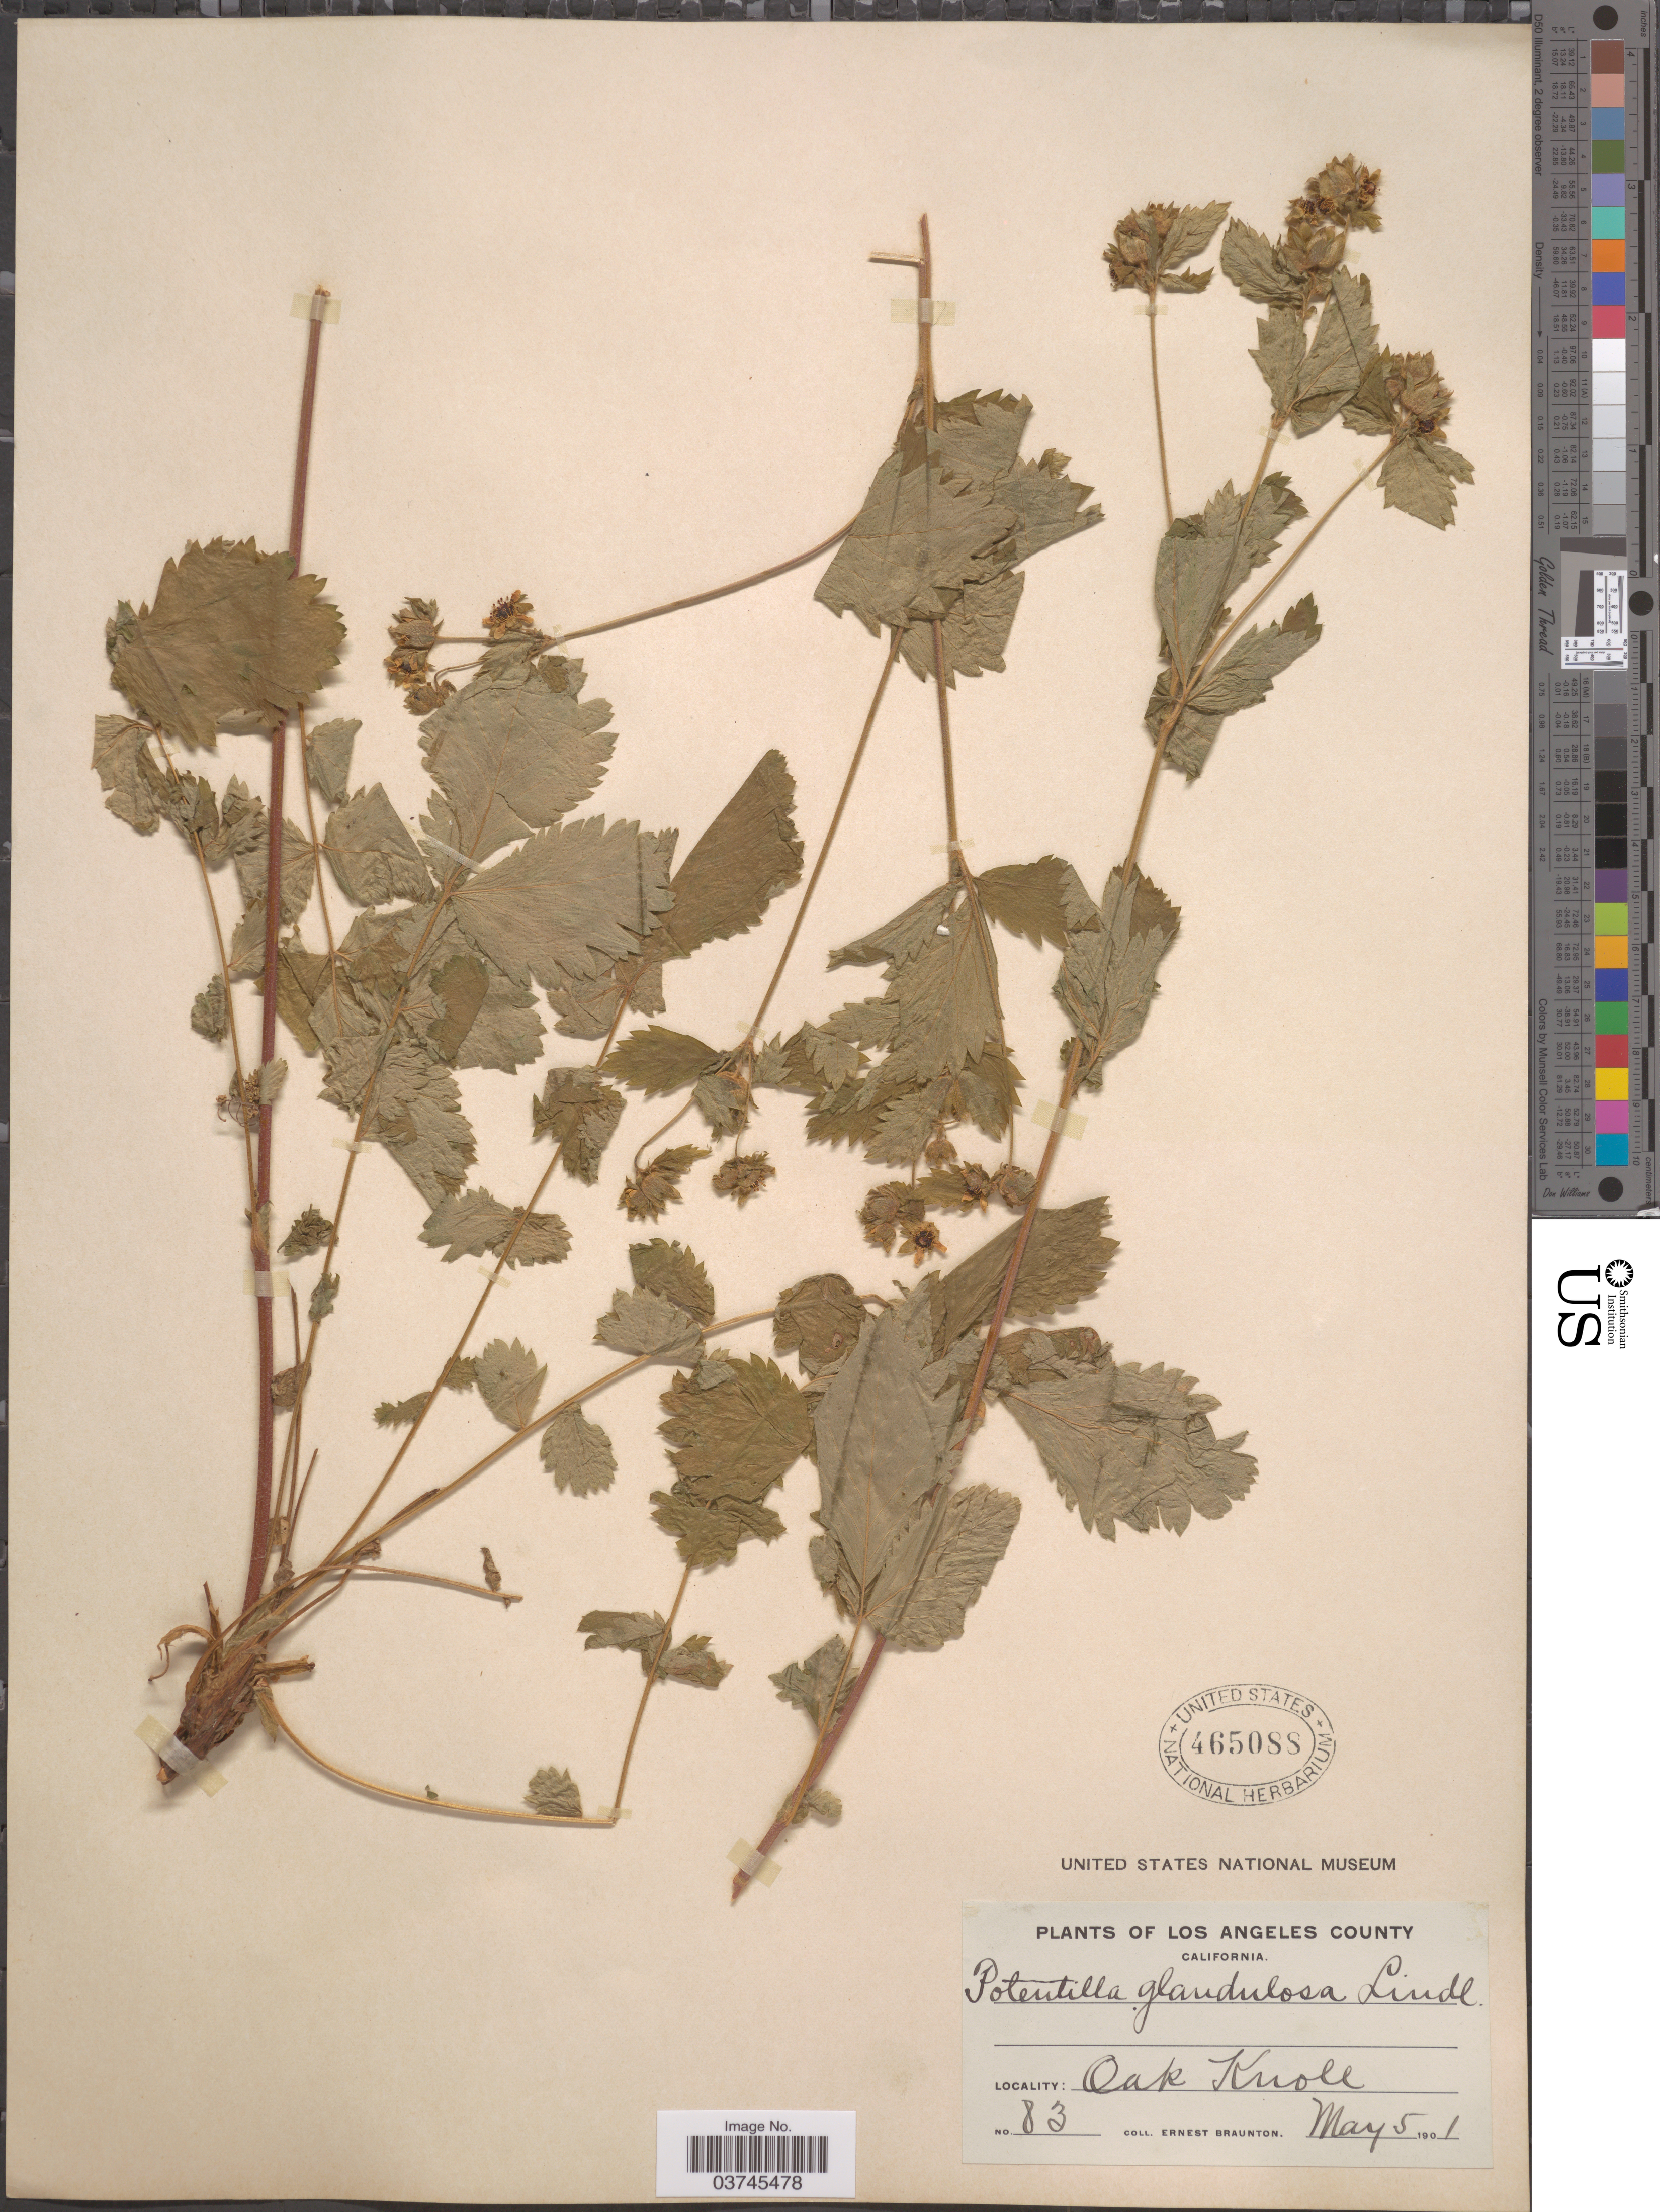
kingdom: Plantae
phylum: Tracheophyta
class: Magnoliopsida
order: Rosales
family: Rosaceae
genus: Drymocallis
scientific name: Drymocallis glandulosa var. wrangelliana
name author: (Greene) Ertter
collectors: E. Braunton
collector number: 83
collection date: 1901-05-05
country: United States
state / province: California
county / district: Los Angeles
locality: Los Angeles County. Oak Knoll.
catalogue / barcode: US 465088